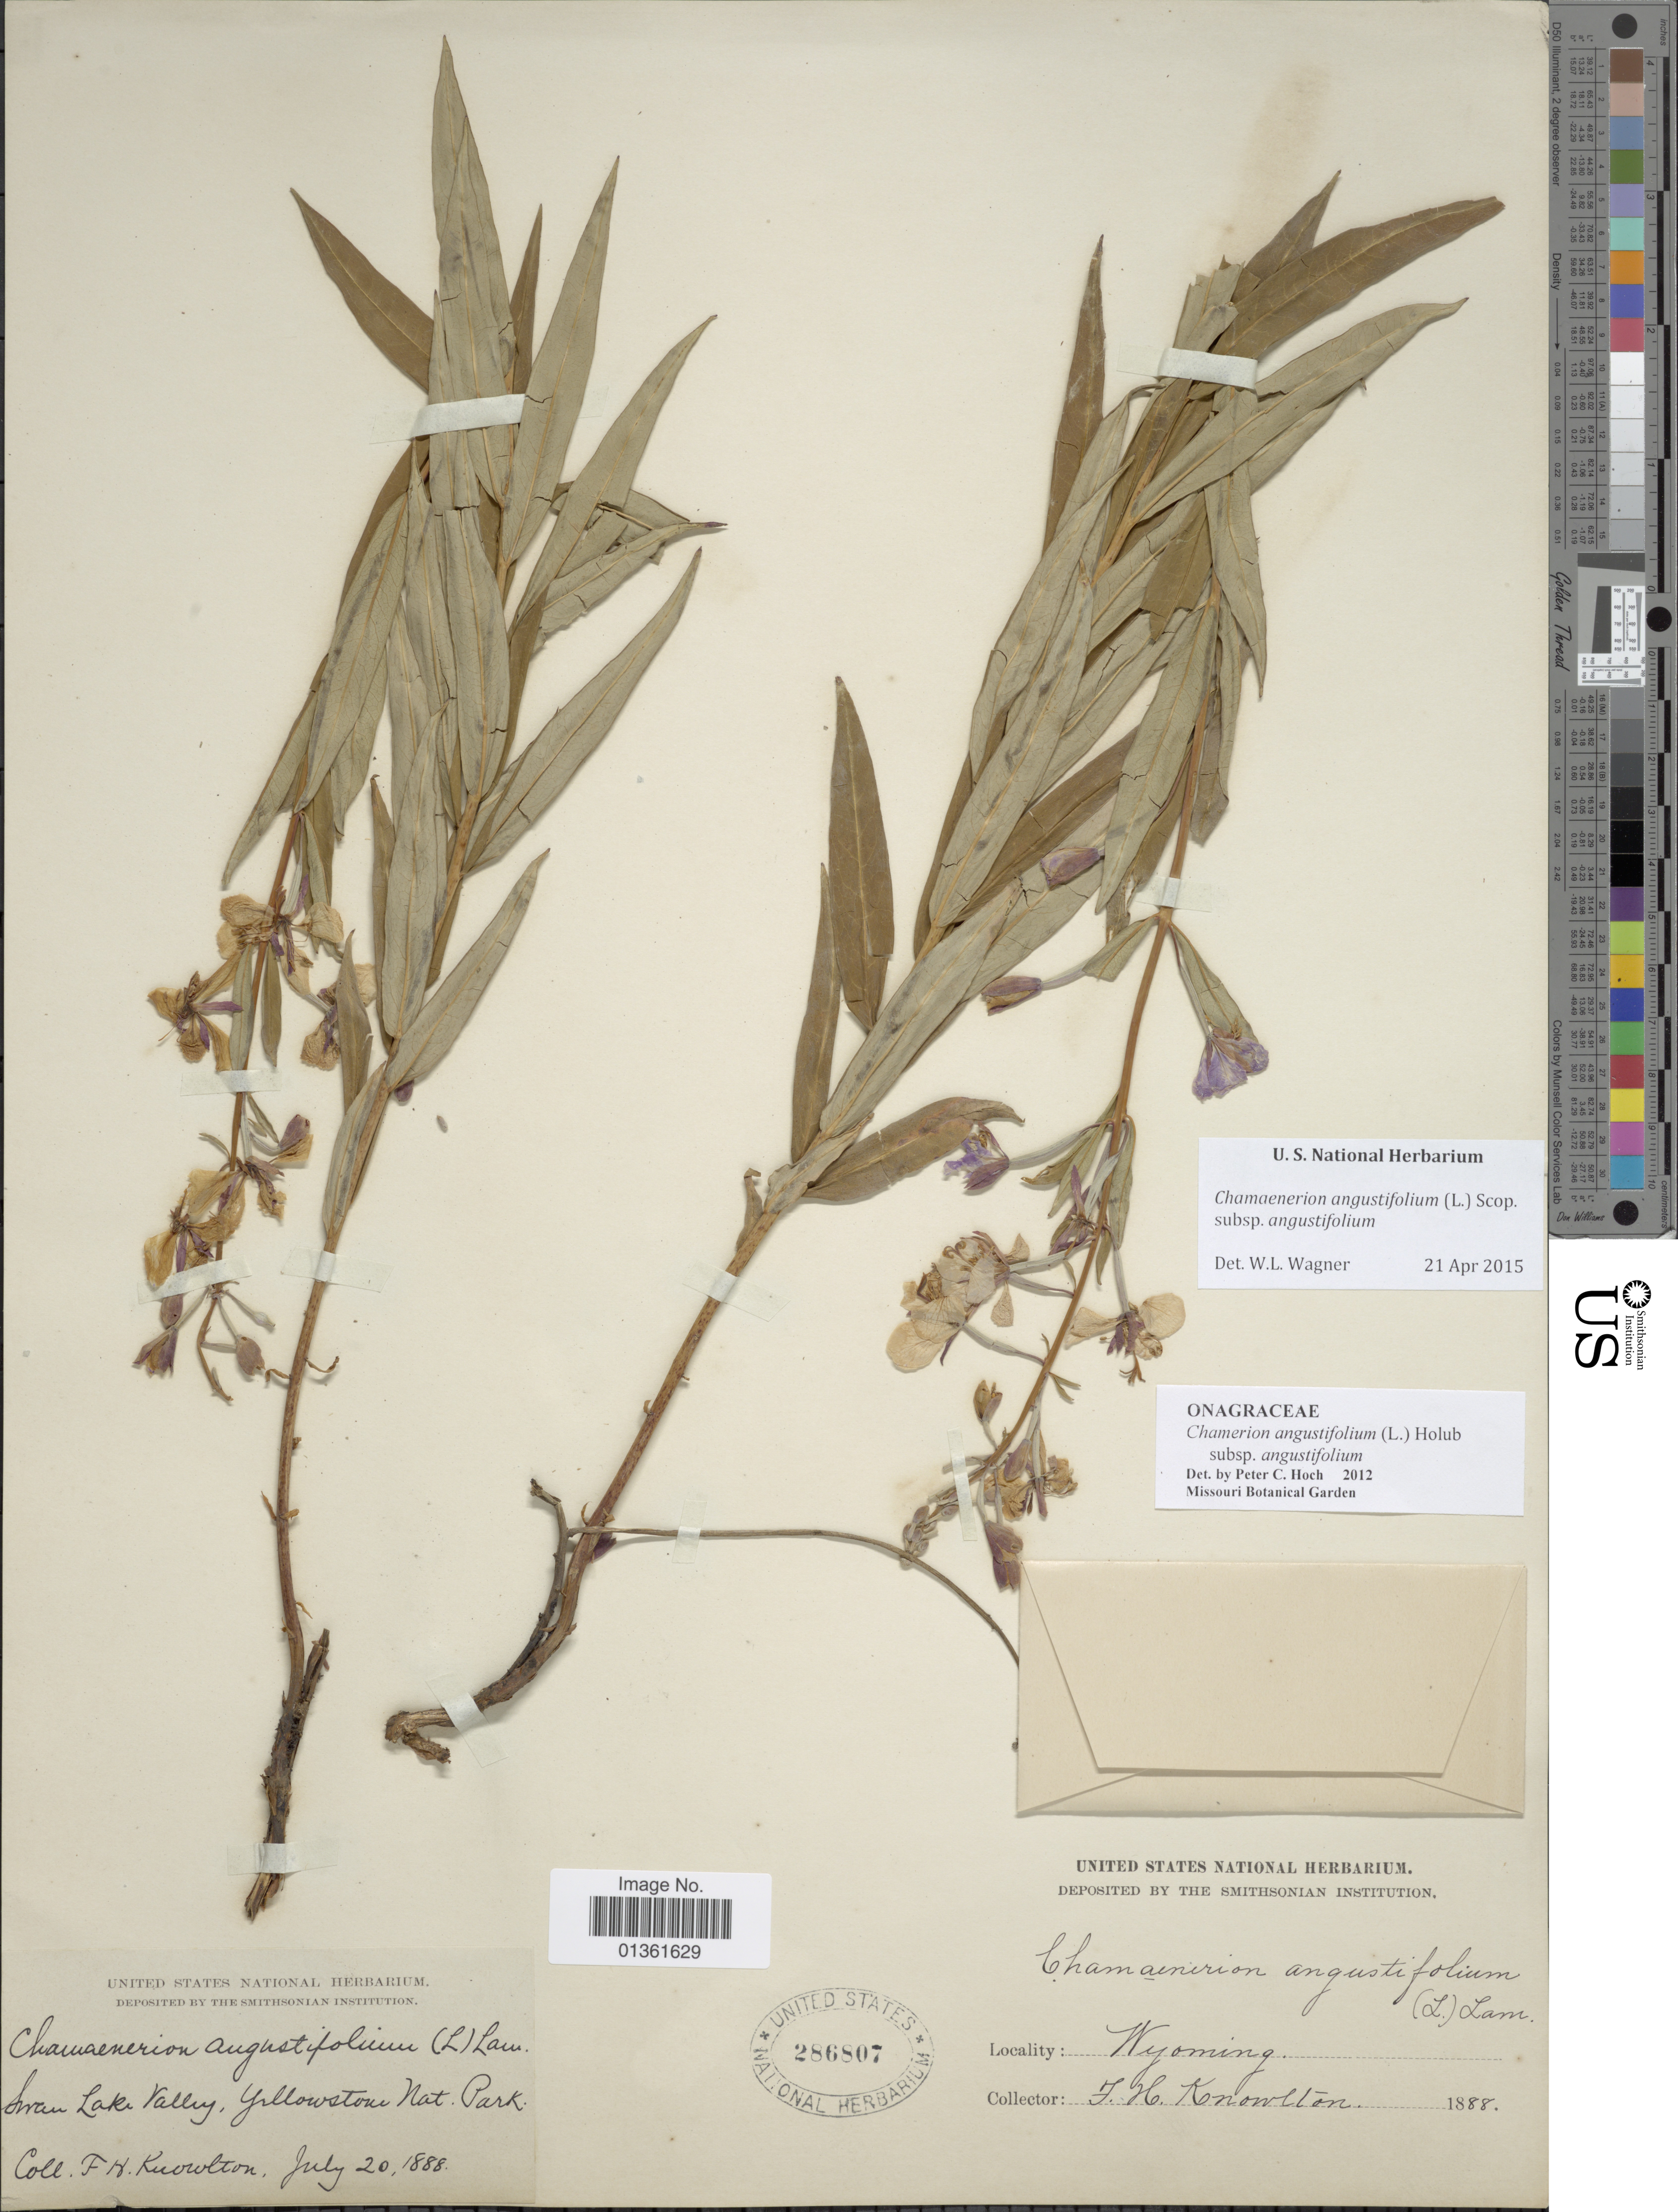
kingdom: Plantae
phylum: Tracheophyta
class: Magnoliopsida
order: Myrtales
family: Onagraceae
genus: Chamaenerion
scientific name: Chamaenerion angustifolium subsp. angustifolium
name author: (L.) Scop.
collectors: F. H. Knowlton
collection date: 1888-07-20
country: United States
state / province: Wyoming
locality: Swan Lake Valley, Yellowstone Nat. Park.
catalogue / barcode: US 286807